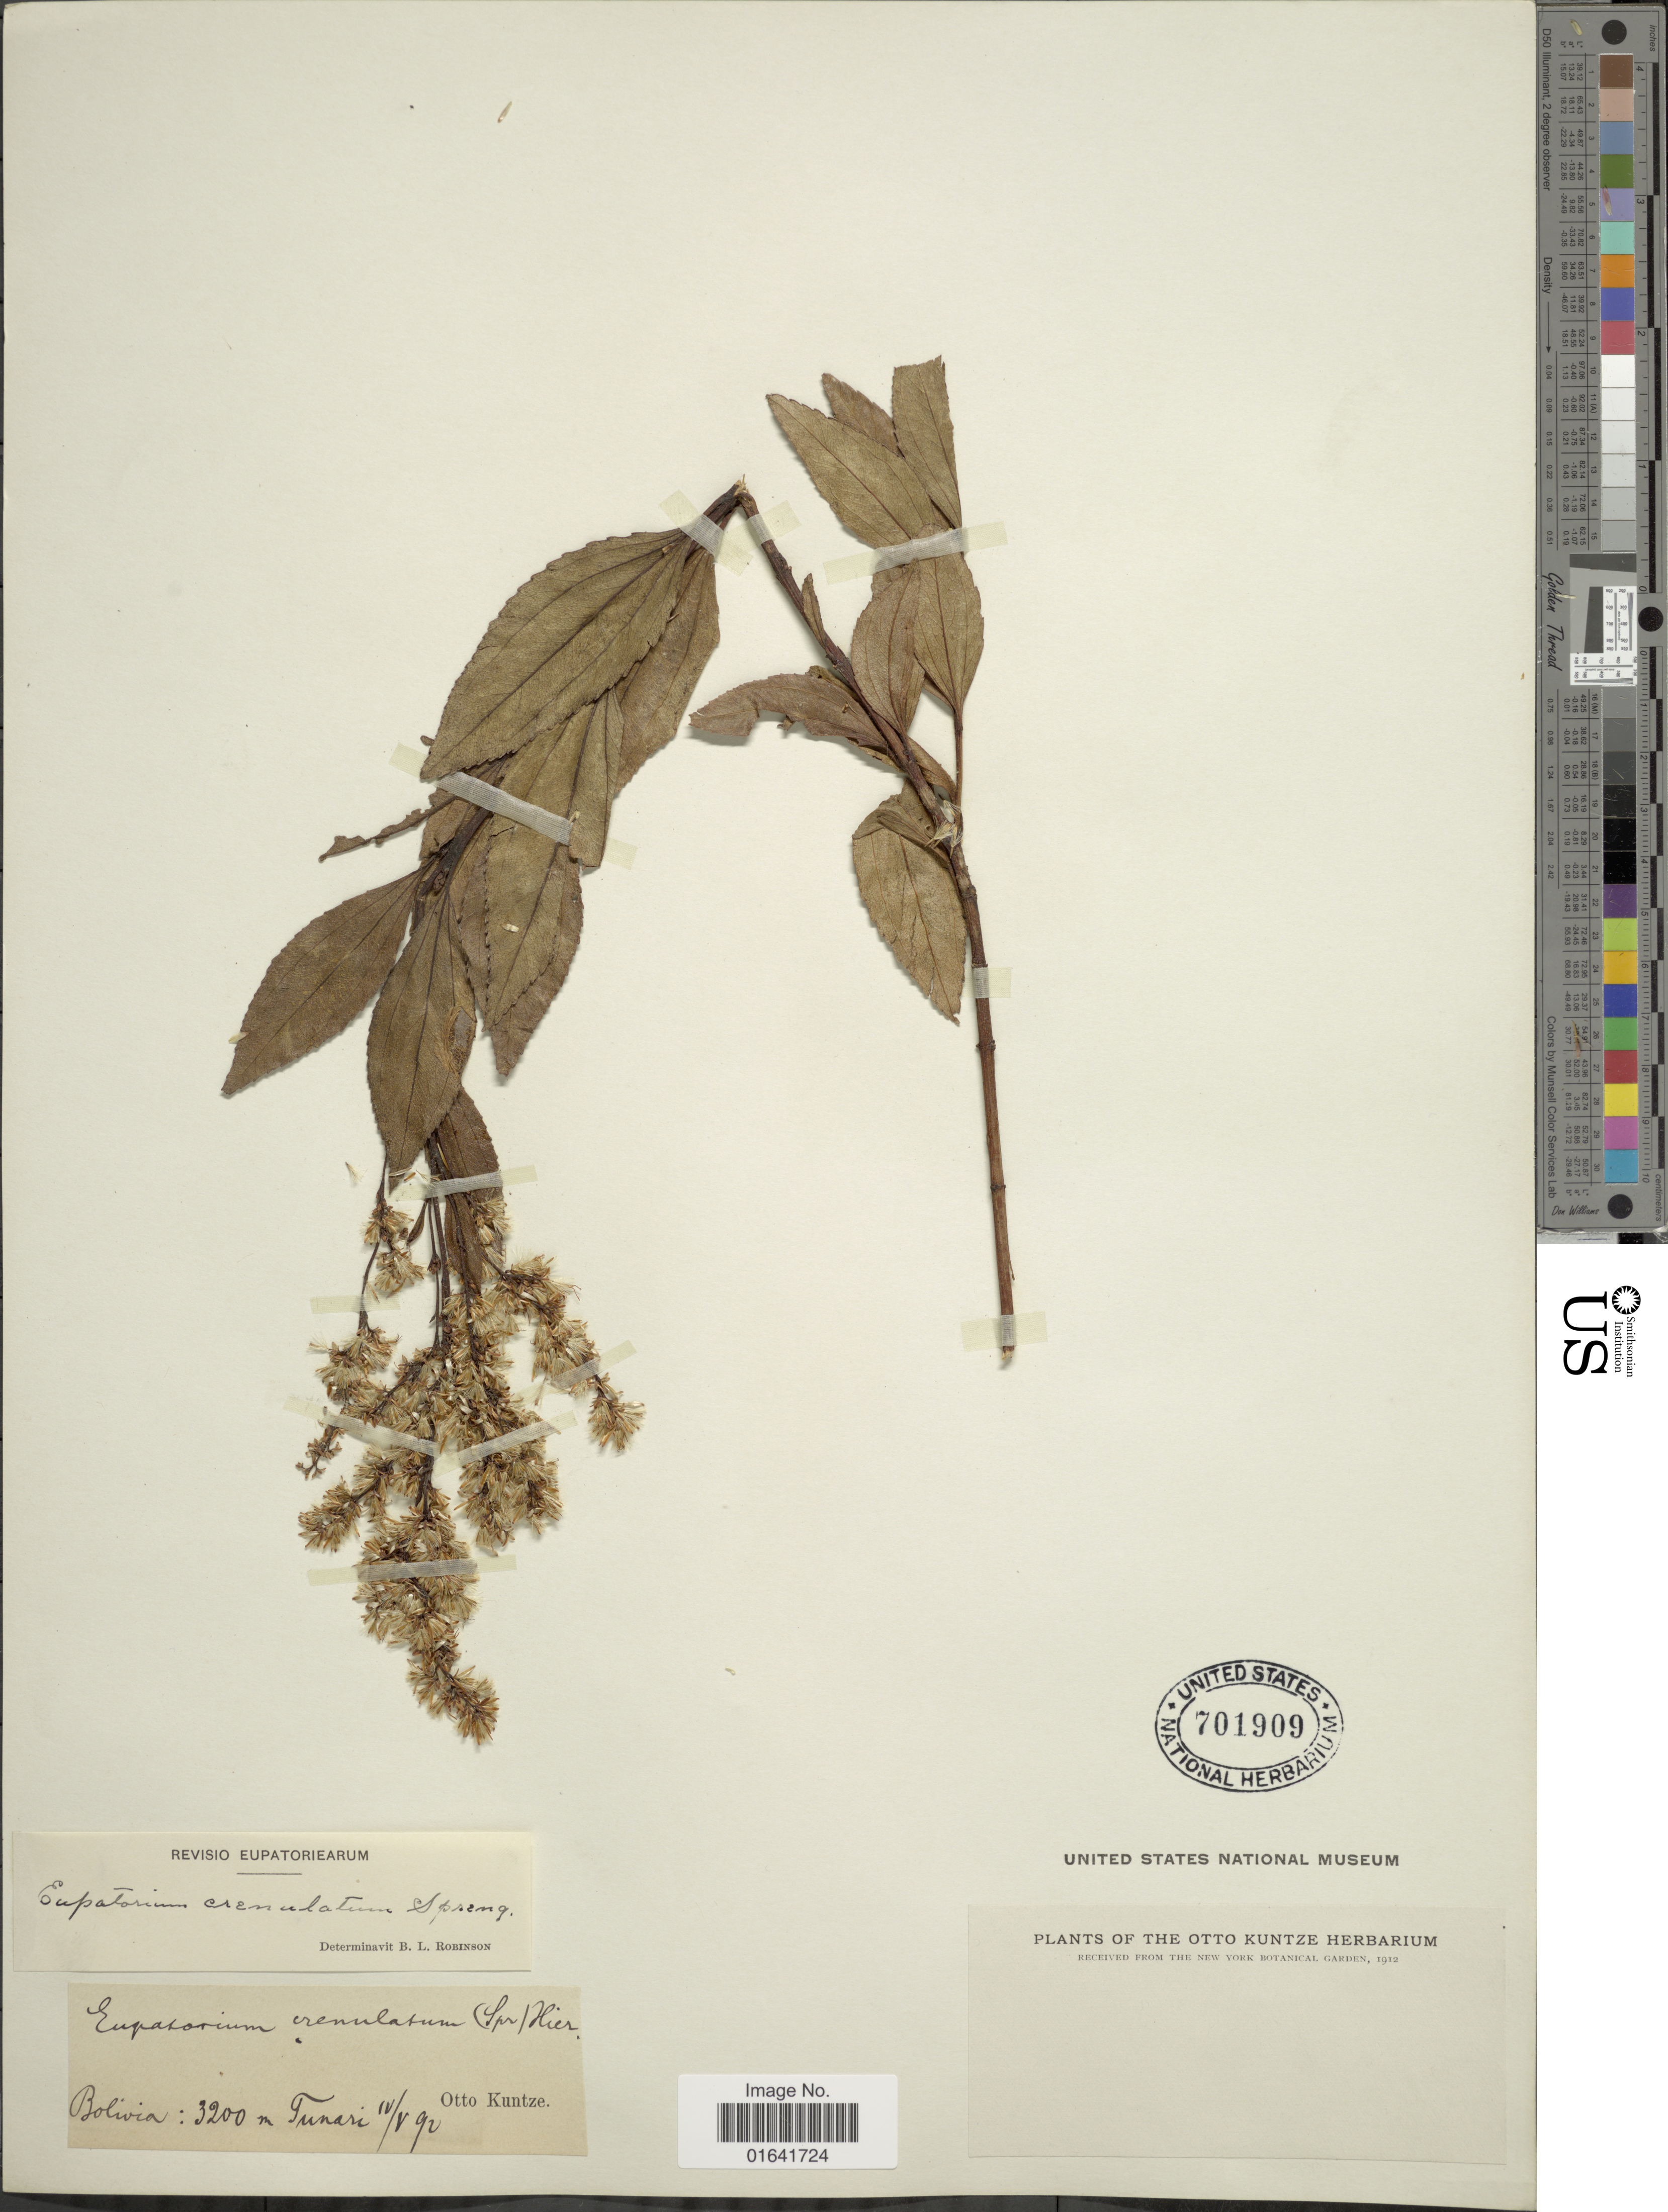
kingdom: Plantae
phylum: Tracheophyta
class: Magnoliopsida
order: Asterales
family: Asteraceae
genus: Raulinoreitzia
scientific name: Raulinoreitzia crenulata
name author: (Spreng.) R.M. King & H. Rob.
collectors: C.E.O. Kuntze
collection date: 1992-04/1992-05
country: Bolivia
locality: Tunari.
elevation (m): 3200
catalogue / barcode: US 701909